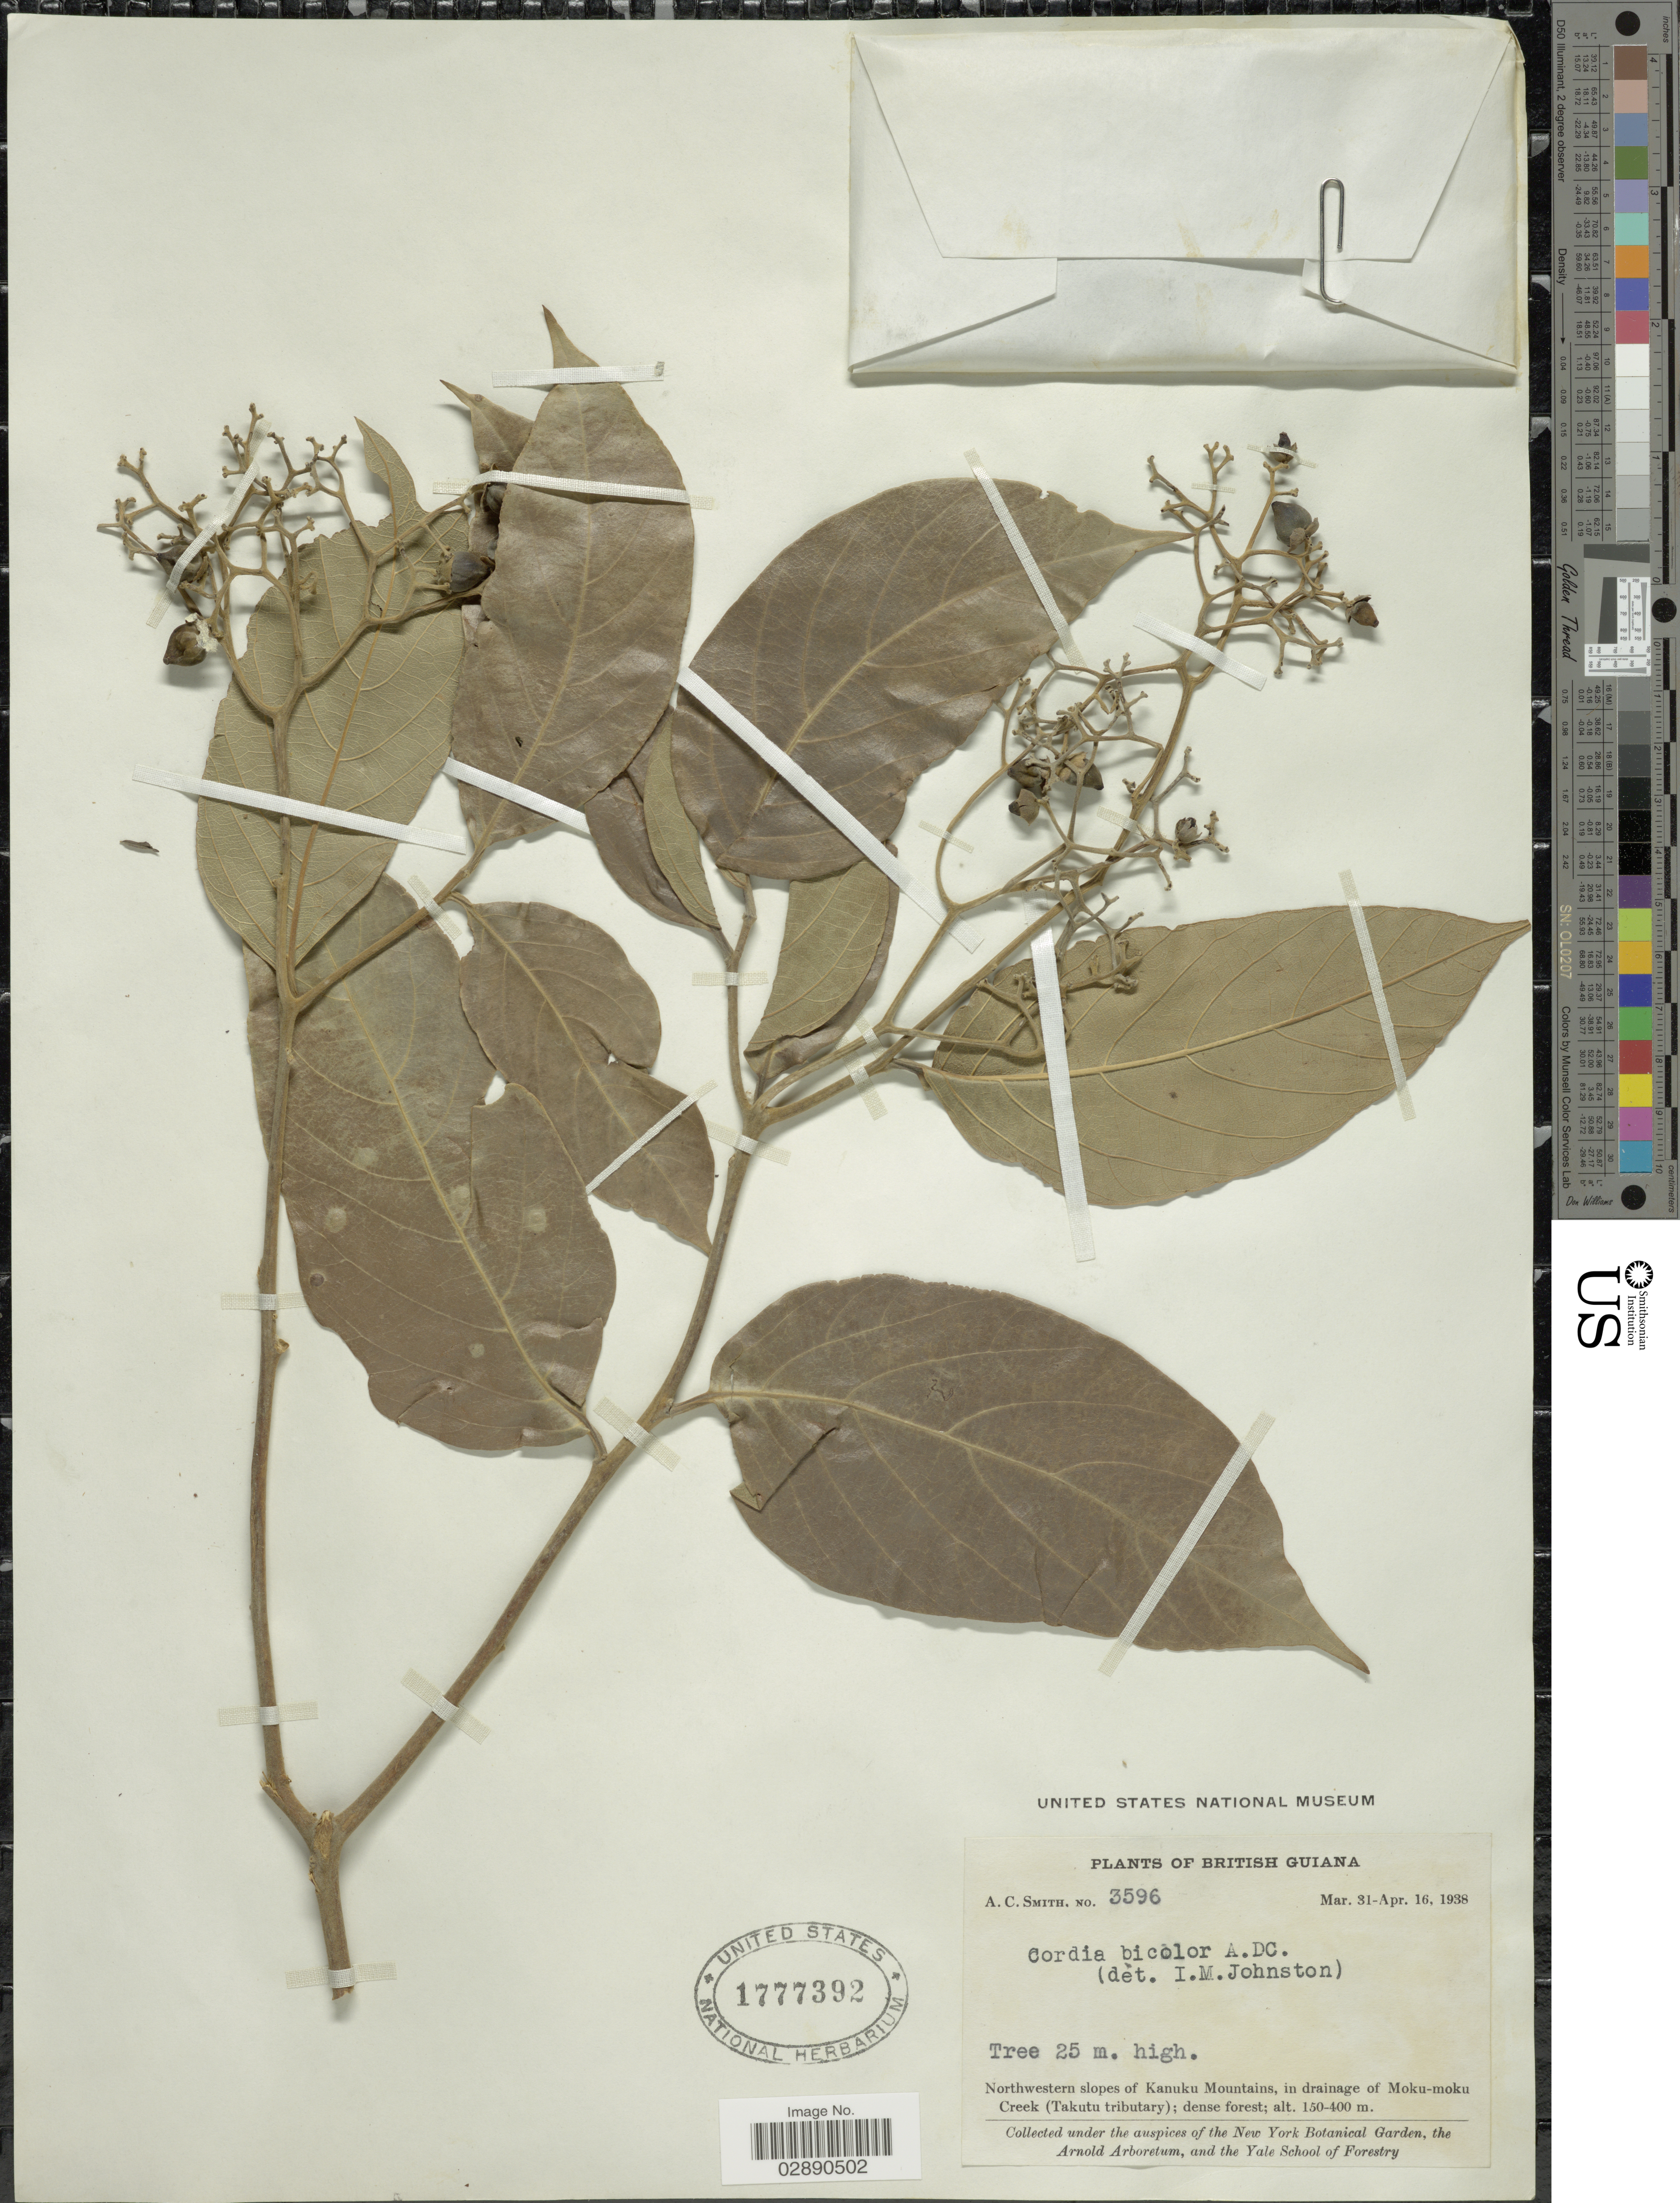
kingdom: Plantae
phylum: Tracheophyta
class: Magnoliopsida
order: Boraginales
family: Cordiaceae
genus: Cordia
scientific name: Cordia bicolor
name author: A. DC.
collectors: A. C. Smith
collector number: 3596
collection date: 1938-03-31/1938-04-16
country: Guyana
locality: British Guiana. Northwestern slopes of Kanuku Mountains, in drainage of Moku-moku Creek (Takutu tributary).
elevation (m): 150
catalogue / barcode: US 1777392